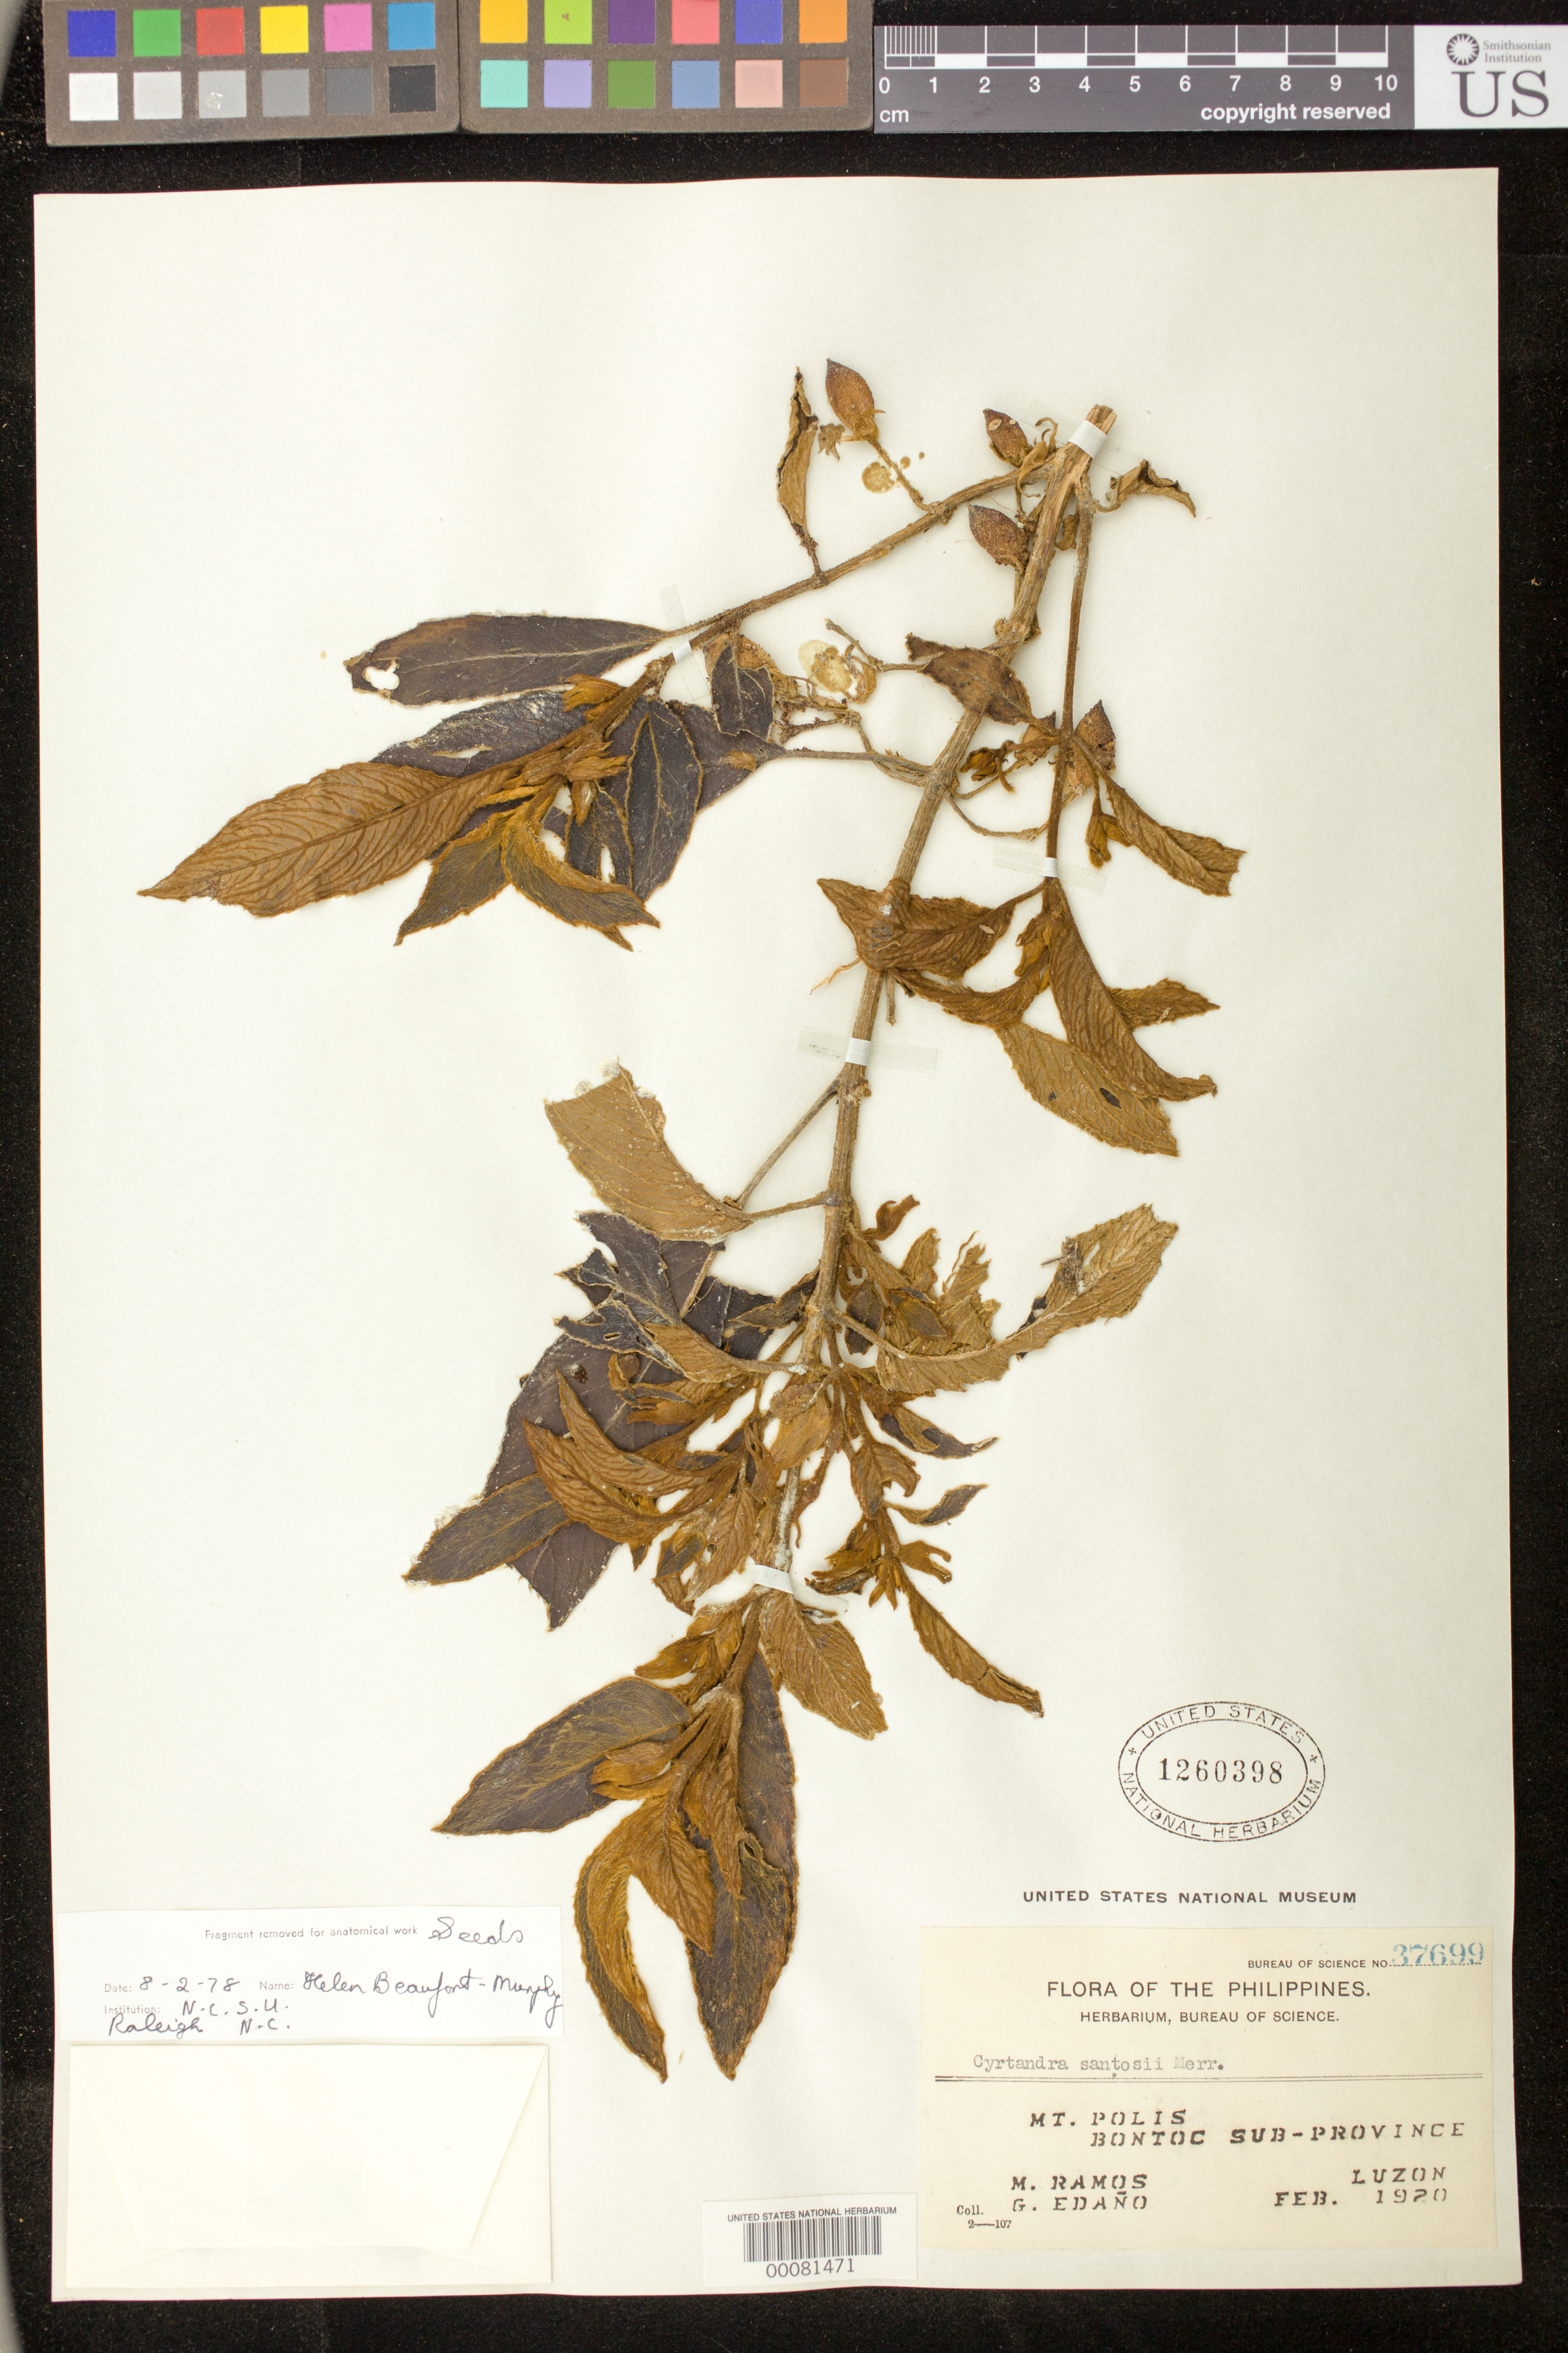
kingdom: Plantae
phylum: Tracheophyta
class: Magnoliopsida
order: Lamiales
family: Gesneriaceae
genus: Cyrtandra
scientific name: Cyrtandra santosii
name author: Merr.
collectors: M. Ramos & G. Edaño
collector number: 37699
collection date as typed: Feb 1920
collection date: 1920-02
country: Philippines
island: Luzon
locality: Mountain province, Mt polis, bontoc sub-province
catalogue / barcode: US 1260398